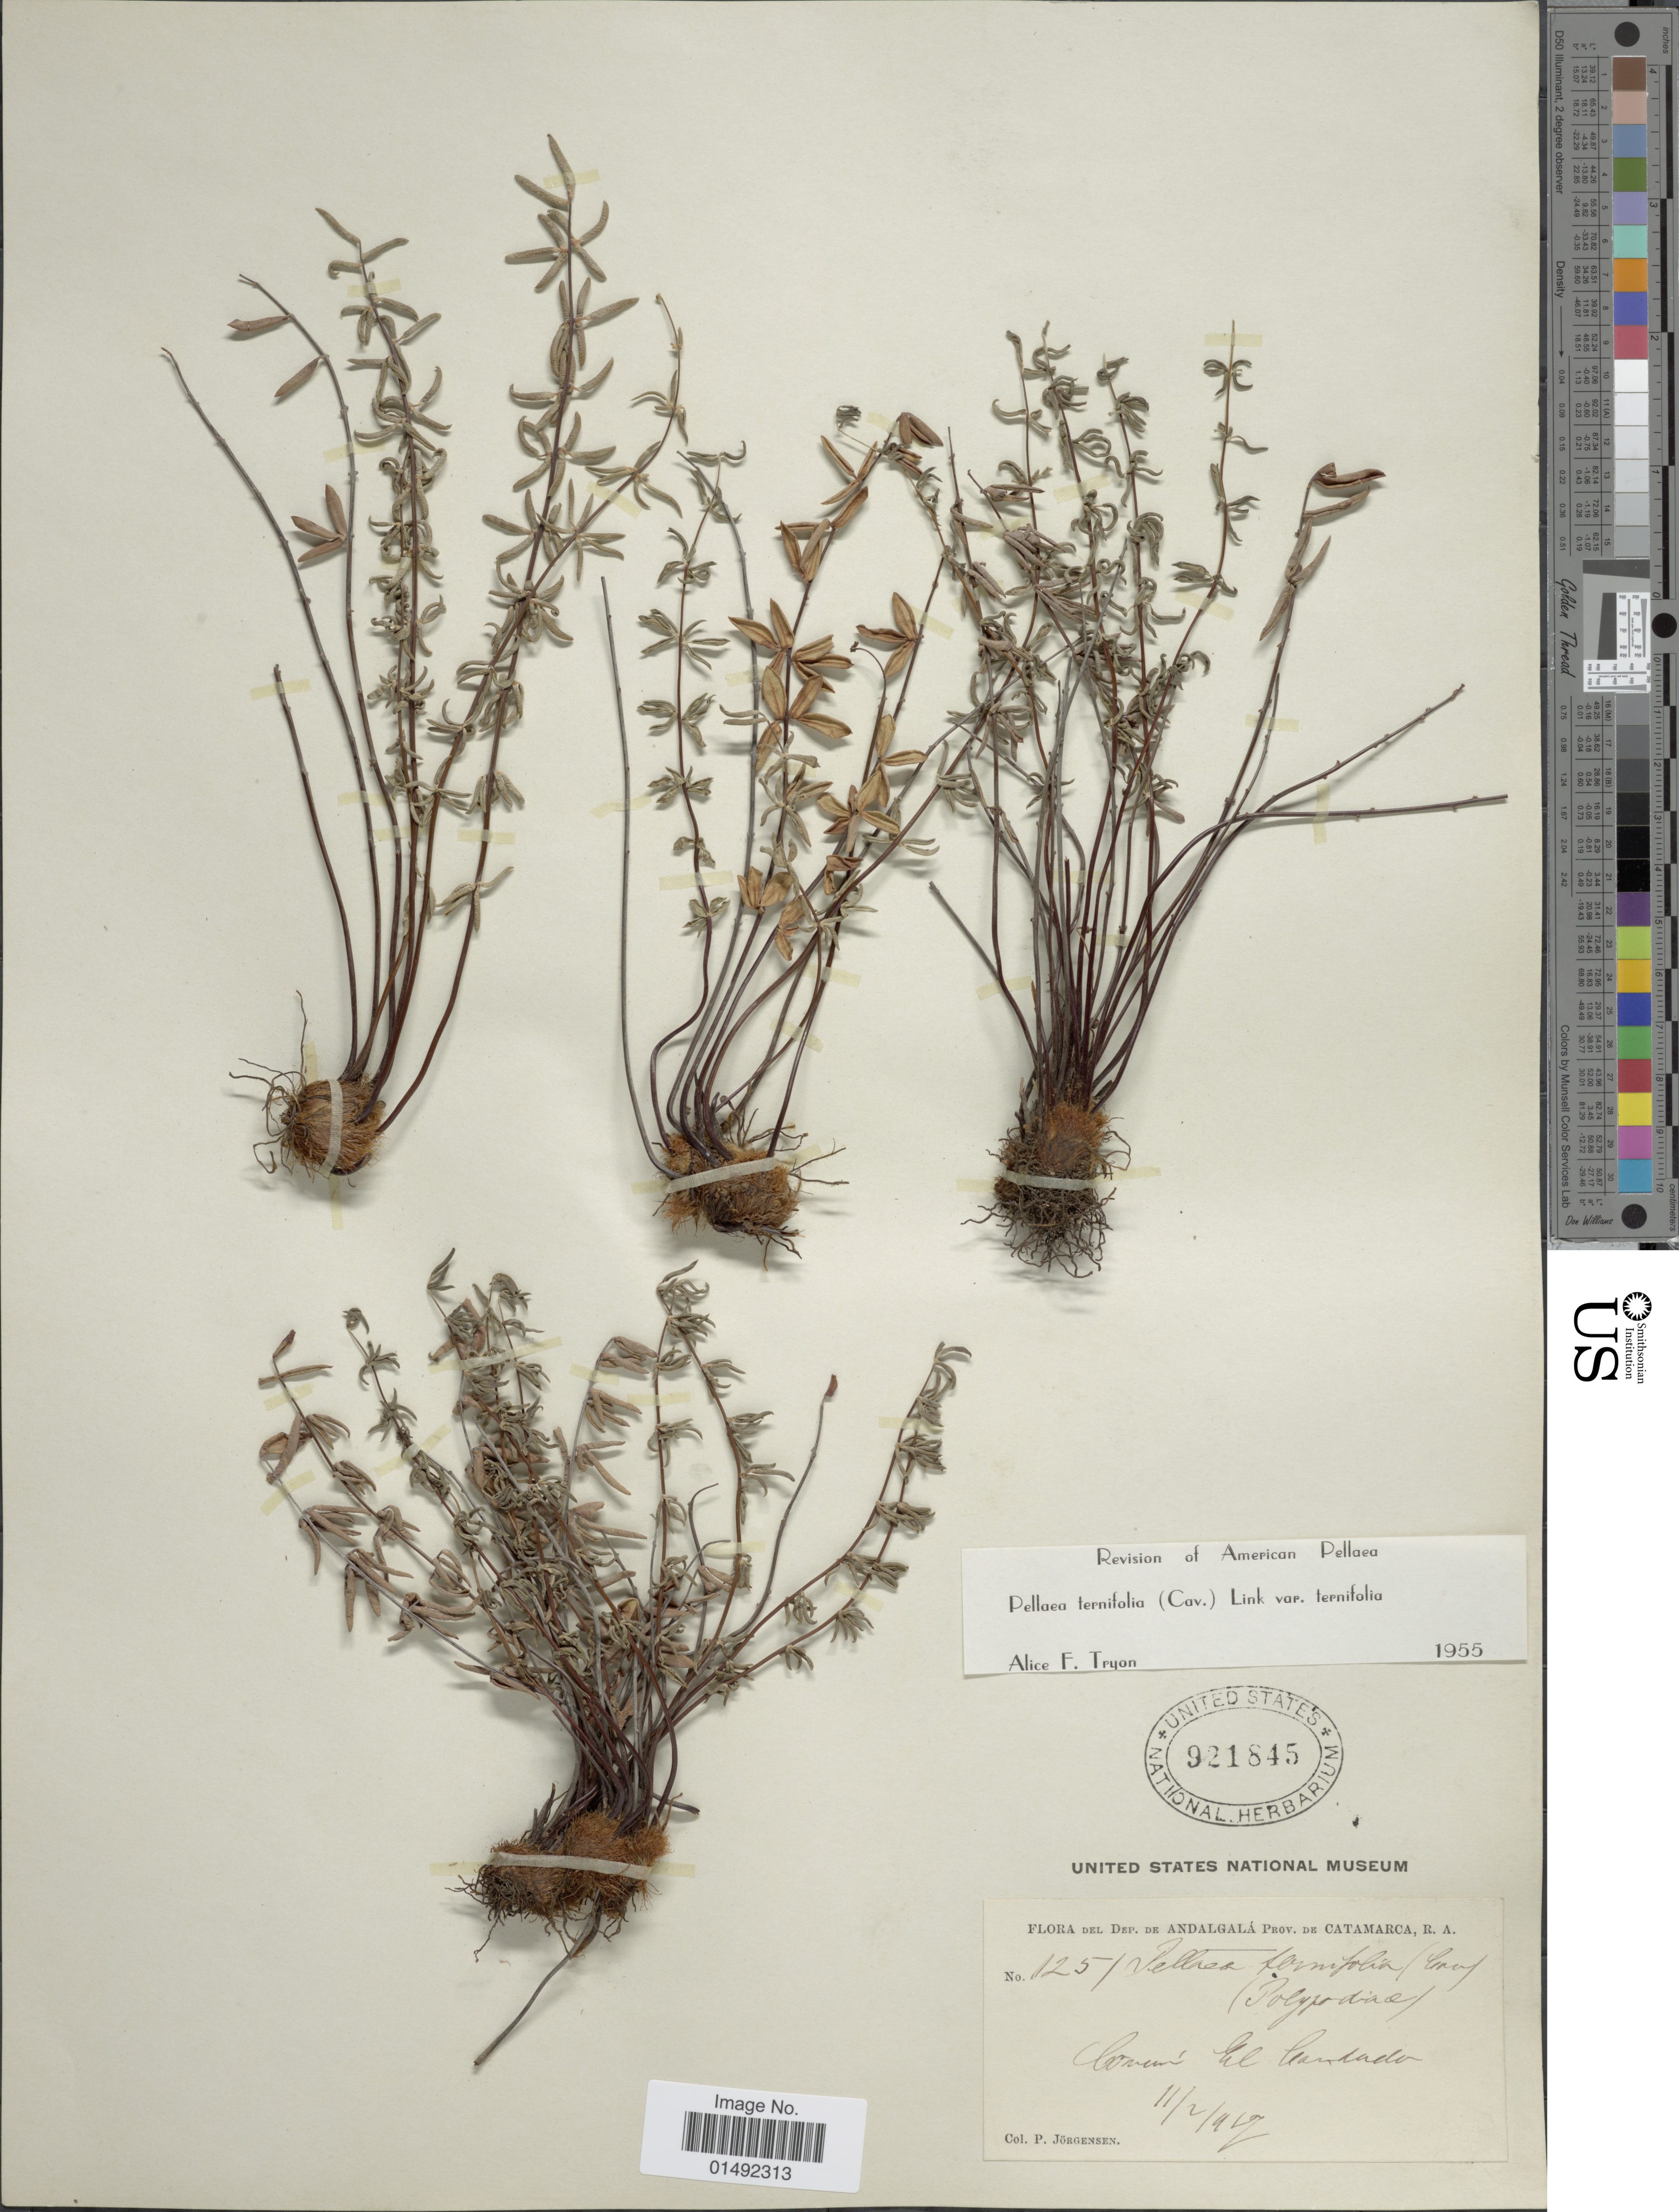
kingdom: Plantae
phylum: Tracheophyta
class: Polypodiopsida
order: Polypodiales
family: Pteridaceae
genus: Pellaea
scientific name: Pellaea ternifolia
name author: (Cav.) Link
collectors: P. Jörgensen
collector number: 1251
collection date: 1917-02-11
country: Argentina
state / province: Catamarca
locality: Dep. de Andalgalá, Comun El Candado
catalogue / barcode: US 921845